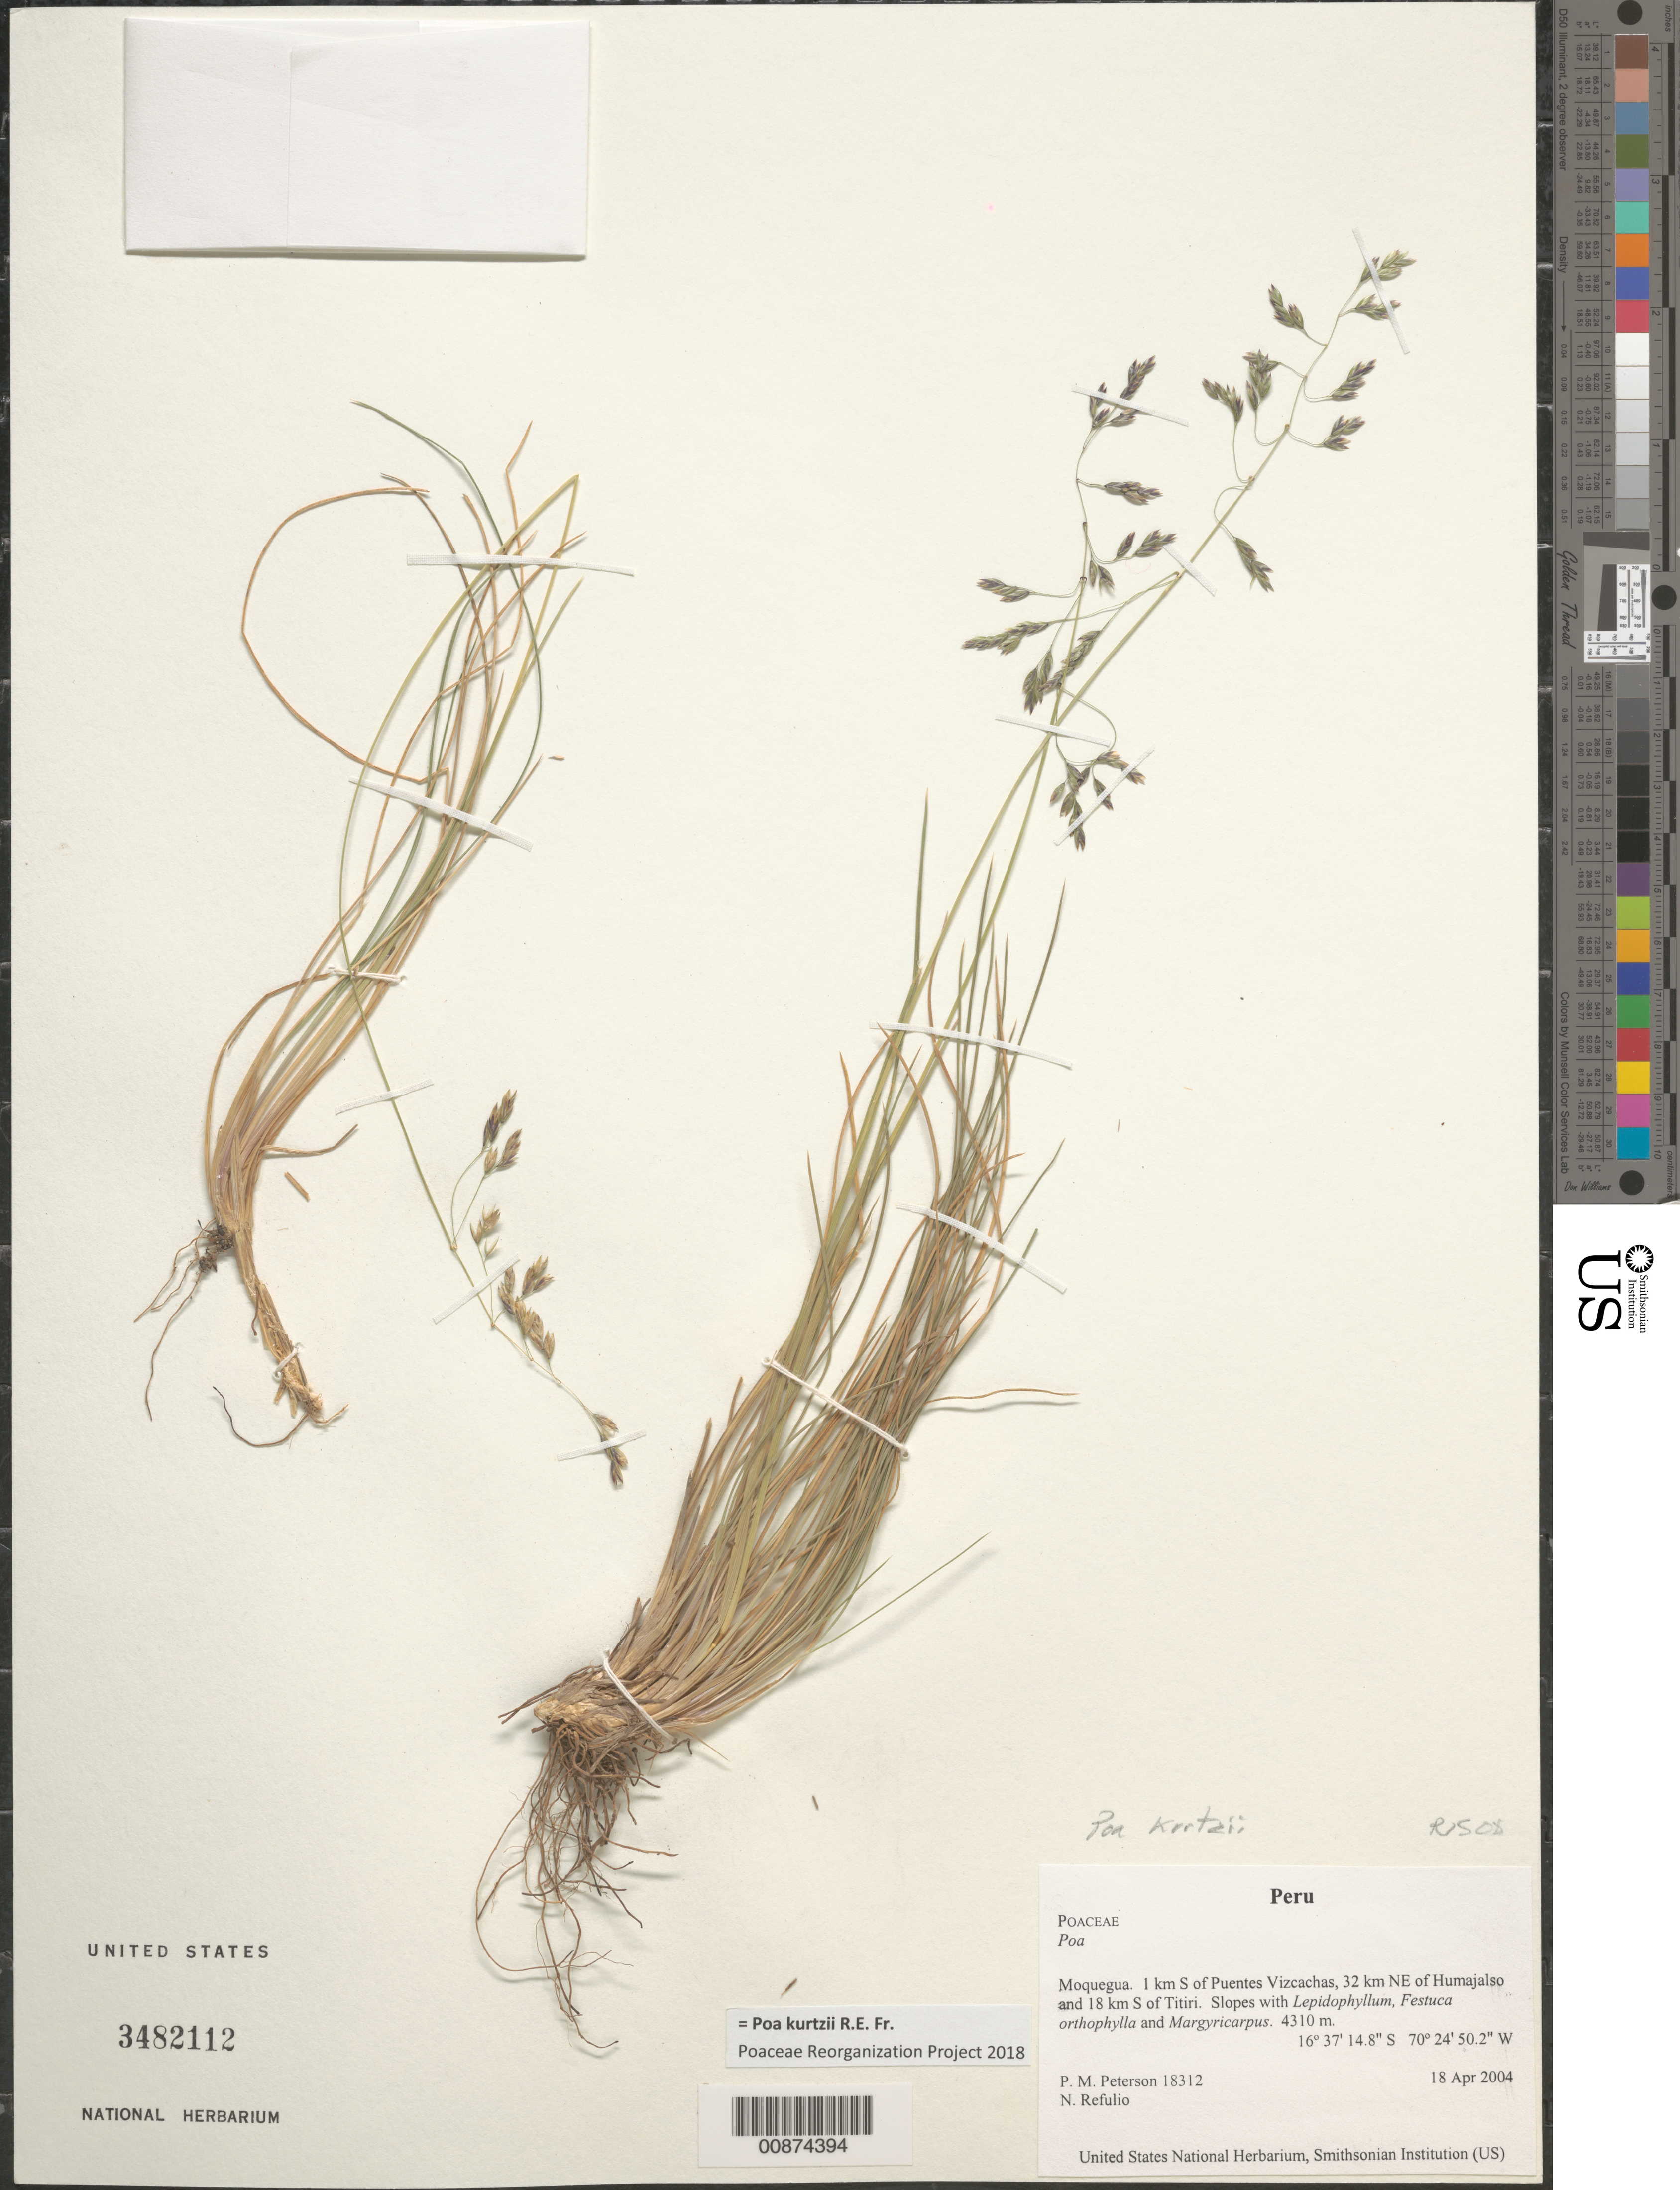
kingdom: Plantae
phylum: Tracheophyta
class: Liliopsida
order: Poales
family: Poaceae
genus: Poa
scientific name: Poa kurtzii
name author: R.E. Fr.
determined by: Poaceae Reorganization Project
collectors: P. M. Peterson & N. Refulio-Rodríguez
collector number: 18312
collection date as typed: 18 Apr 2004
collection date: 2004-04-18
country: Peru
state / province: Moquegua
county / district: Mariscal Nieto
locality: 1 km S of Puentes Vizcachas, 32 km NE of Humajalso and 18 km S of Titiri. Slopes with Lepidophyllum, Festuca orthophylla and Margyricarpus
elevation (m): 4310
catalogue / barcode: US 3482112